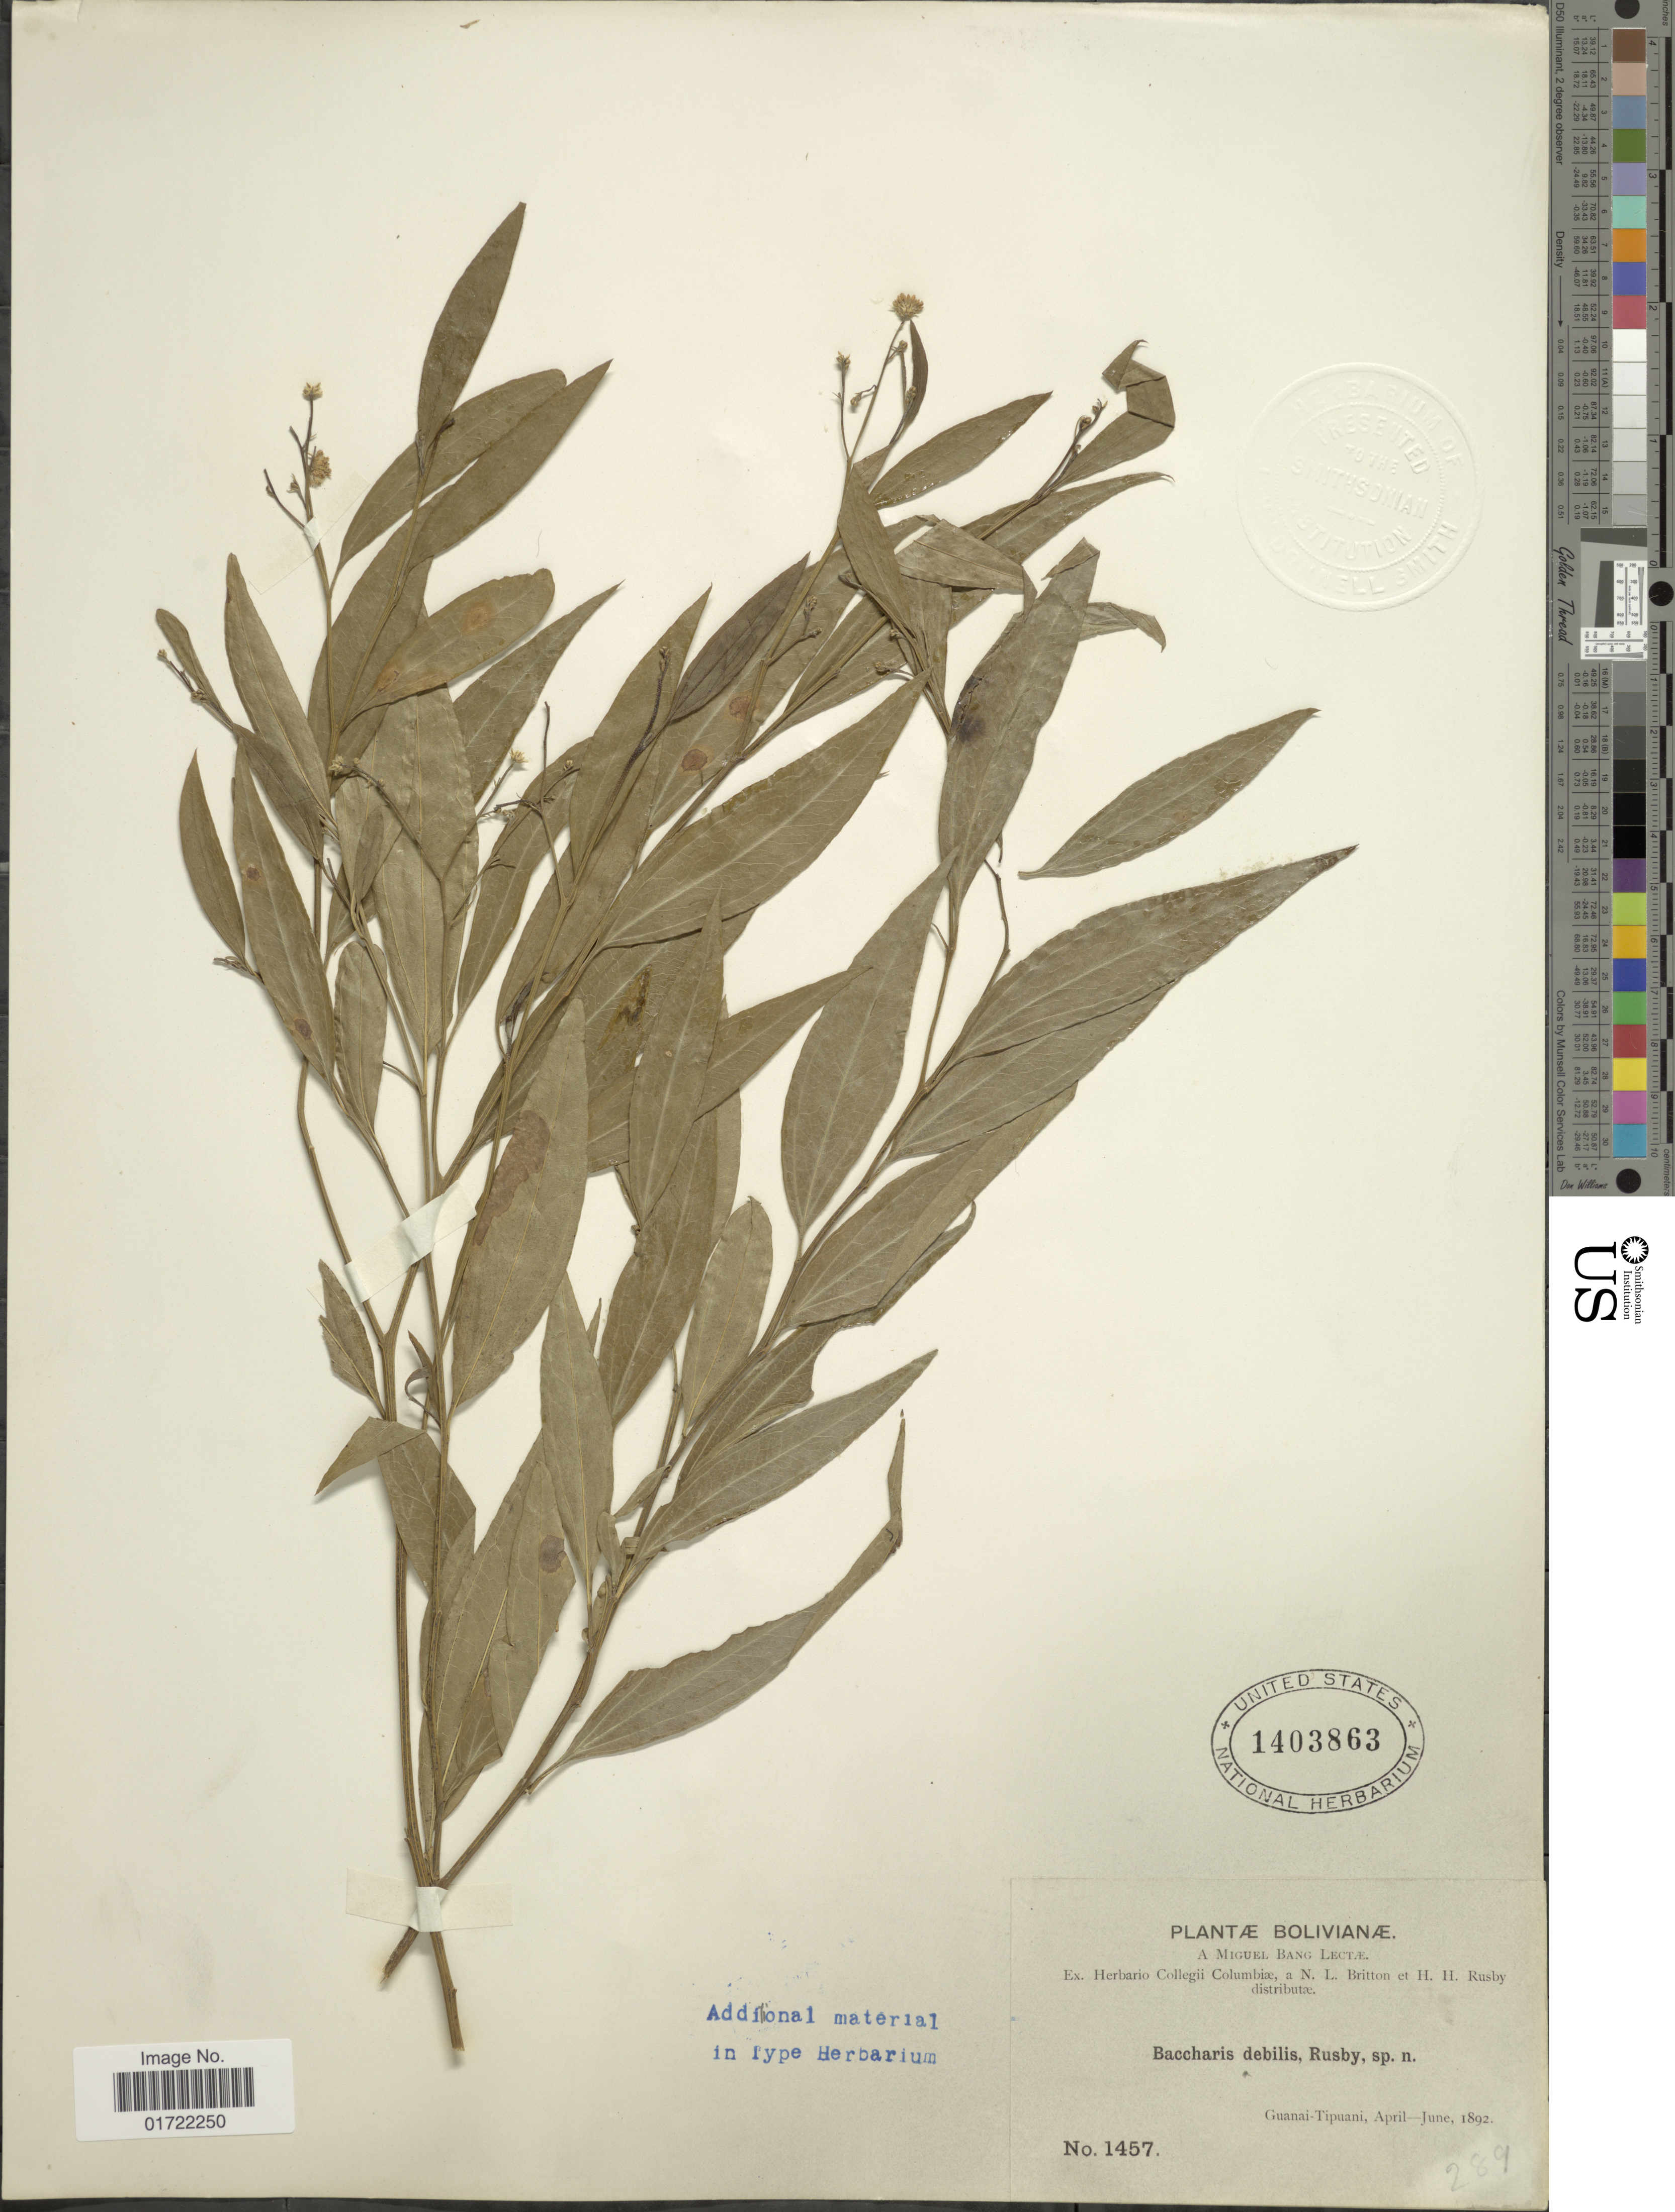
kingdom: Plantae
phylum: Tracheophyta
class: Magnoliopsida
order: Asterales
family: Asteraceae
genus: Baccharis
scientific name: Baccharis debilis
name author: Rusby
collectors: M. Bang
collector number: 1457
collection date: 1892-04/1892-06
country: Bolivia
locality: Guanai-Tipuani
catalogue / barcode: US 1403863